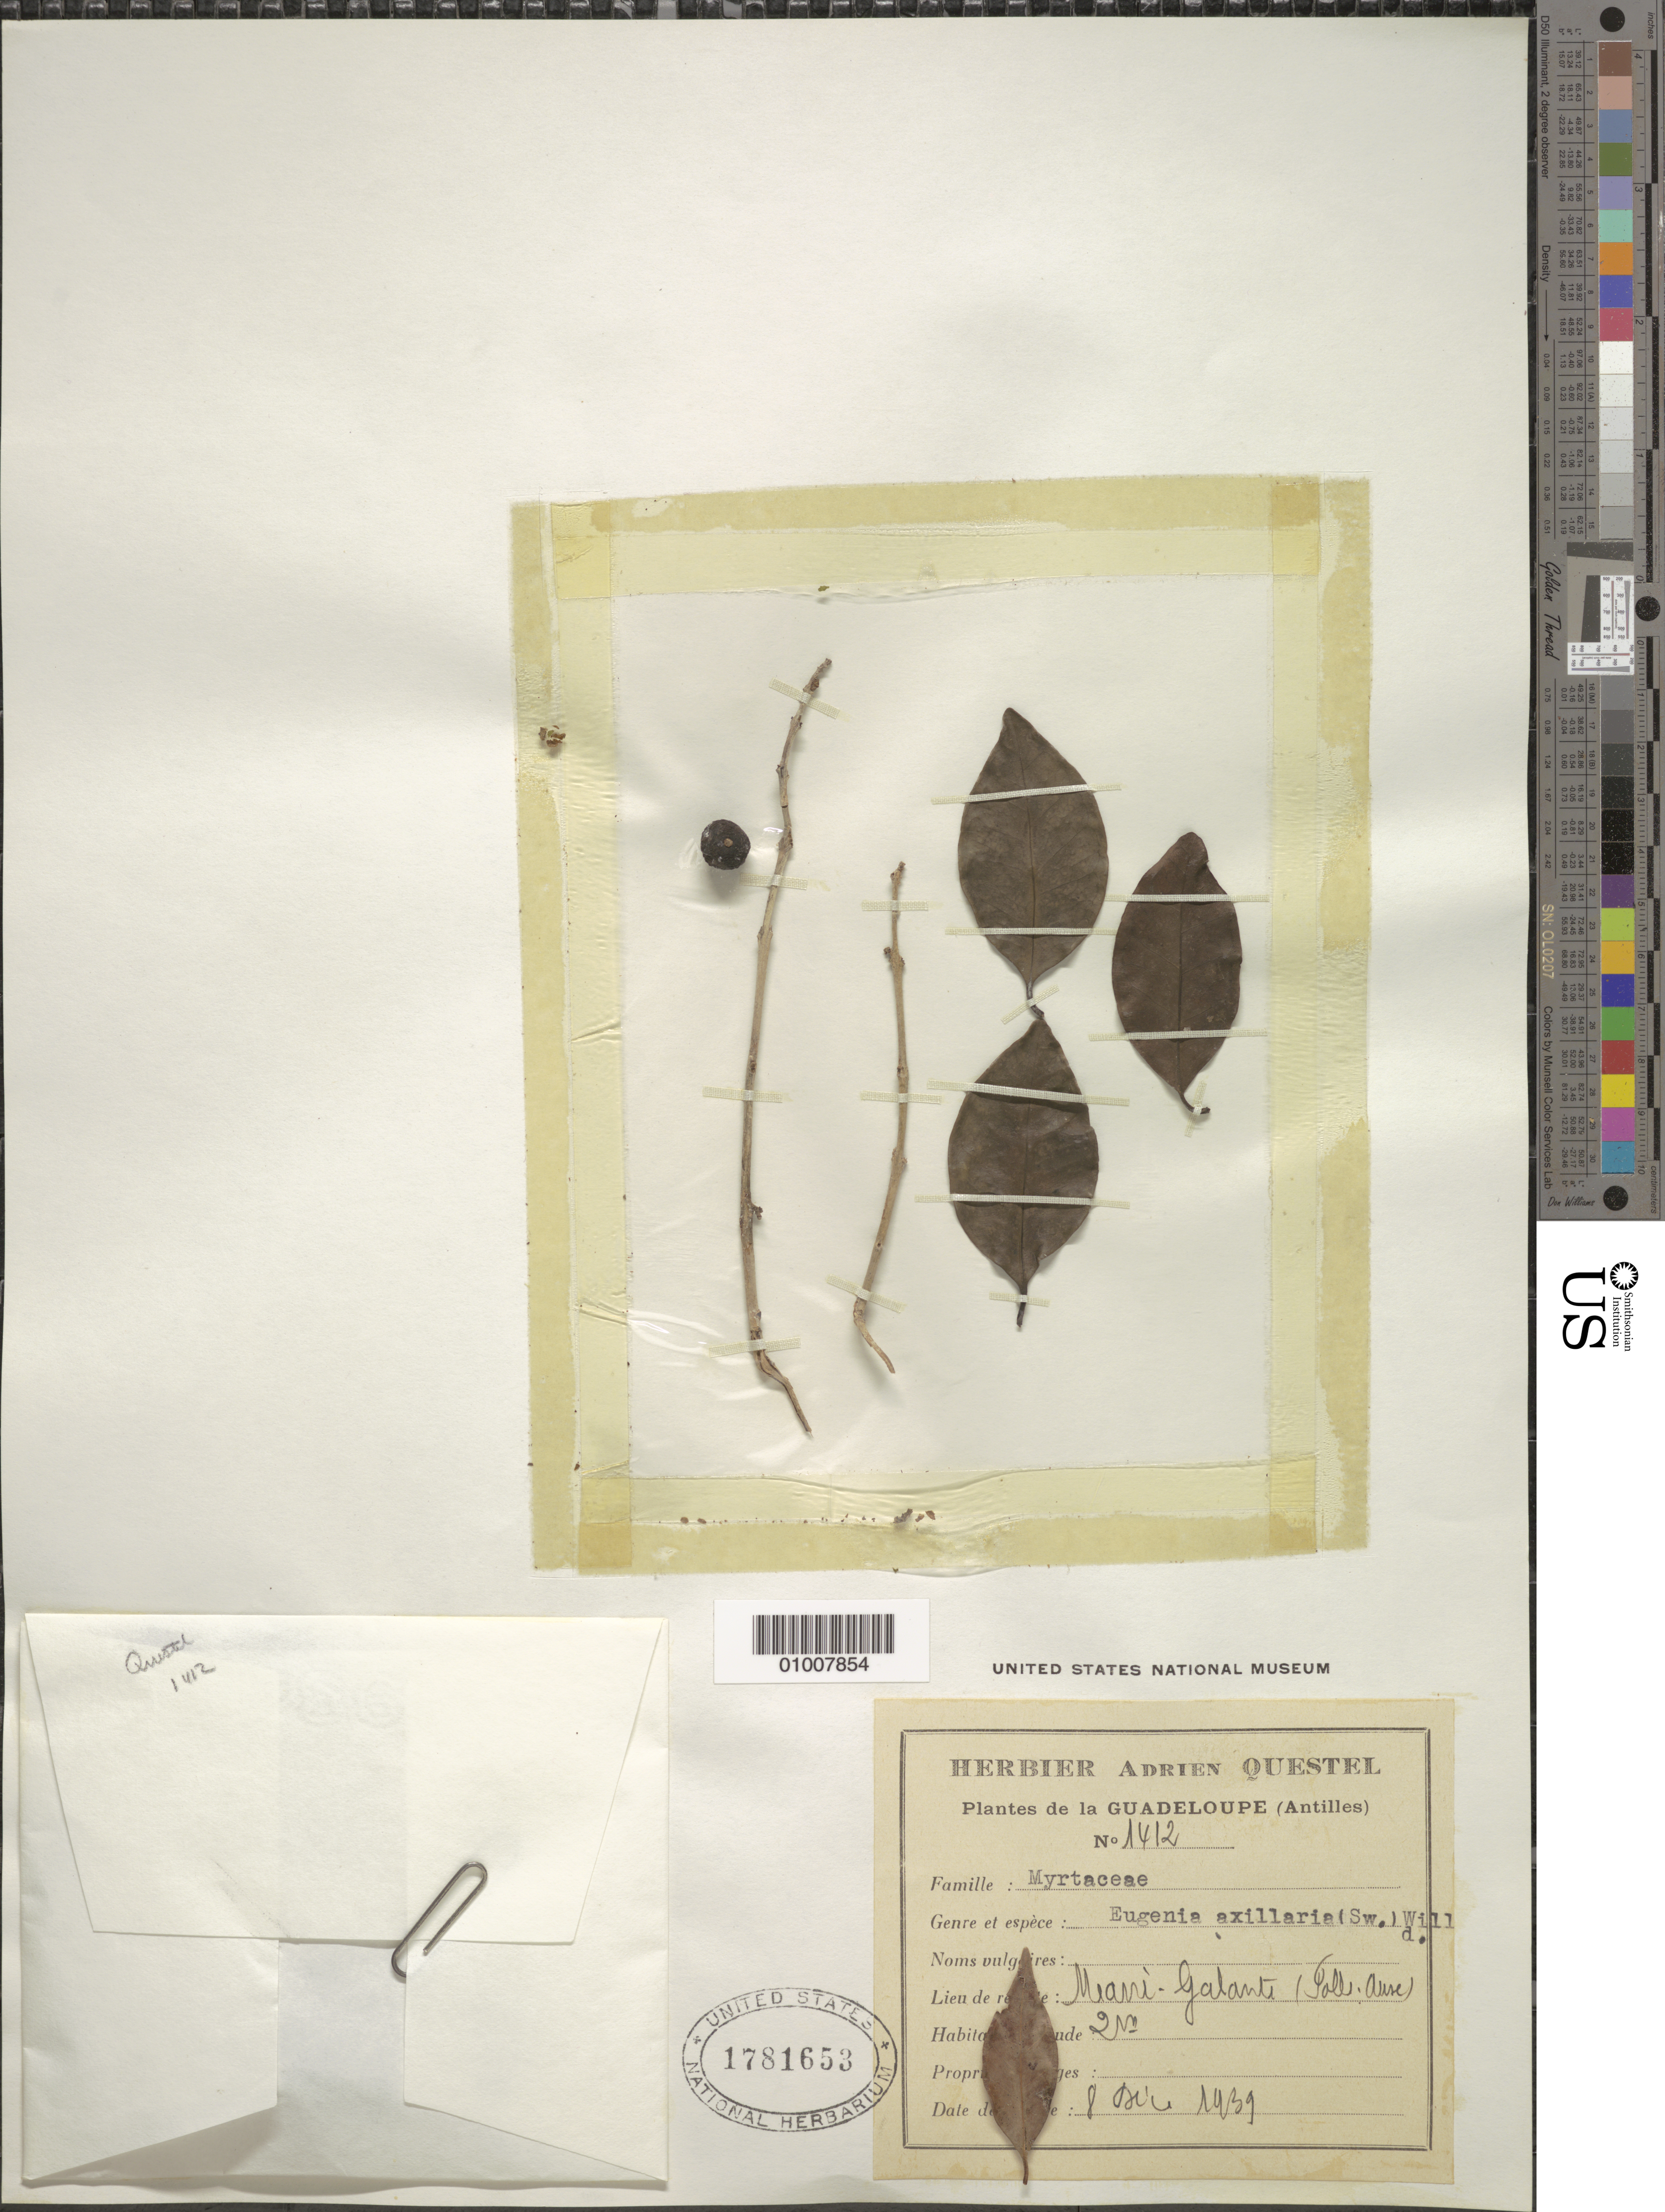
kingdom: Plantae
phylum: Tracheophyta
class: Magnoliopsida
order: Myrtales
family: Myrtaceae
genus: Eugenia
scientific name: Eugenia axillaris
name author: (Sw.) Willd.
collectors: A. Questel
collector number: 1412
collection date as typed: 08 Nov 1939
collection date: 1939-11-08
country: Guadeloupe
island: Marie Galante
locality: Illeg.- Anse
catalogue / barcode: US 1781653